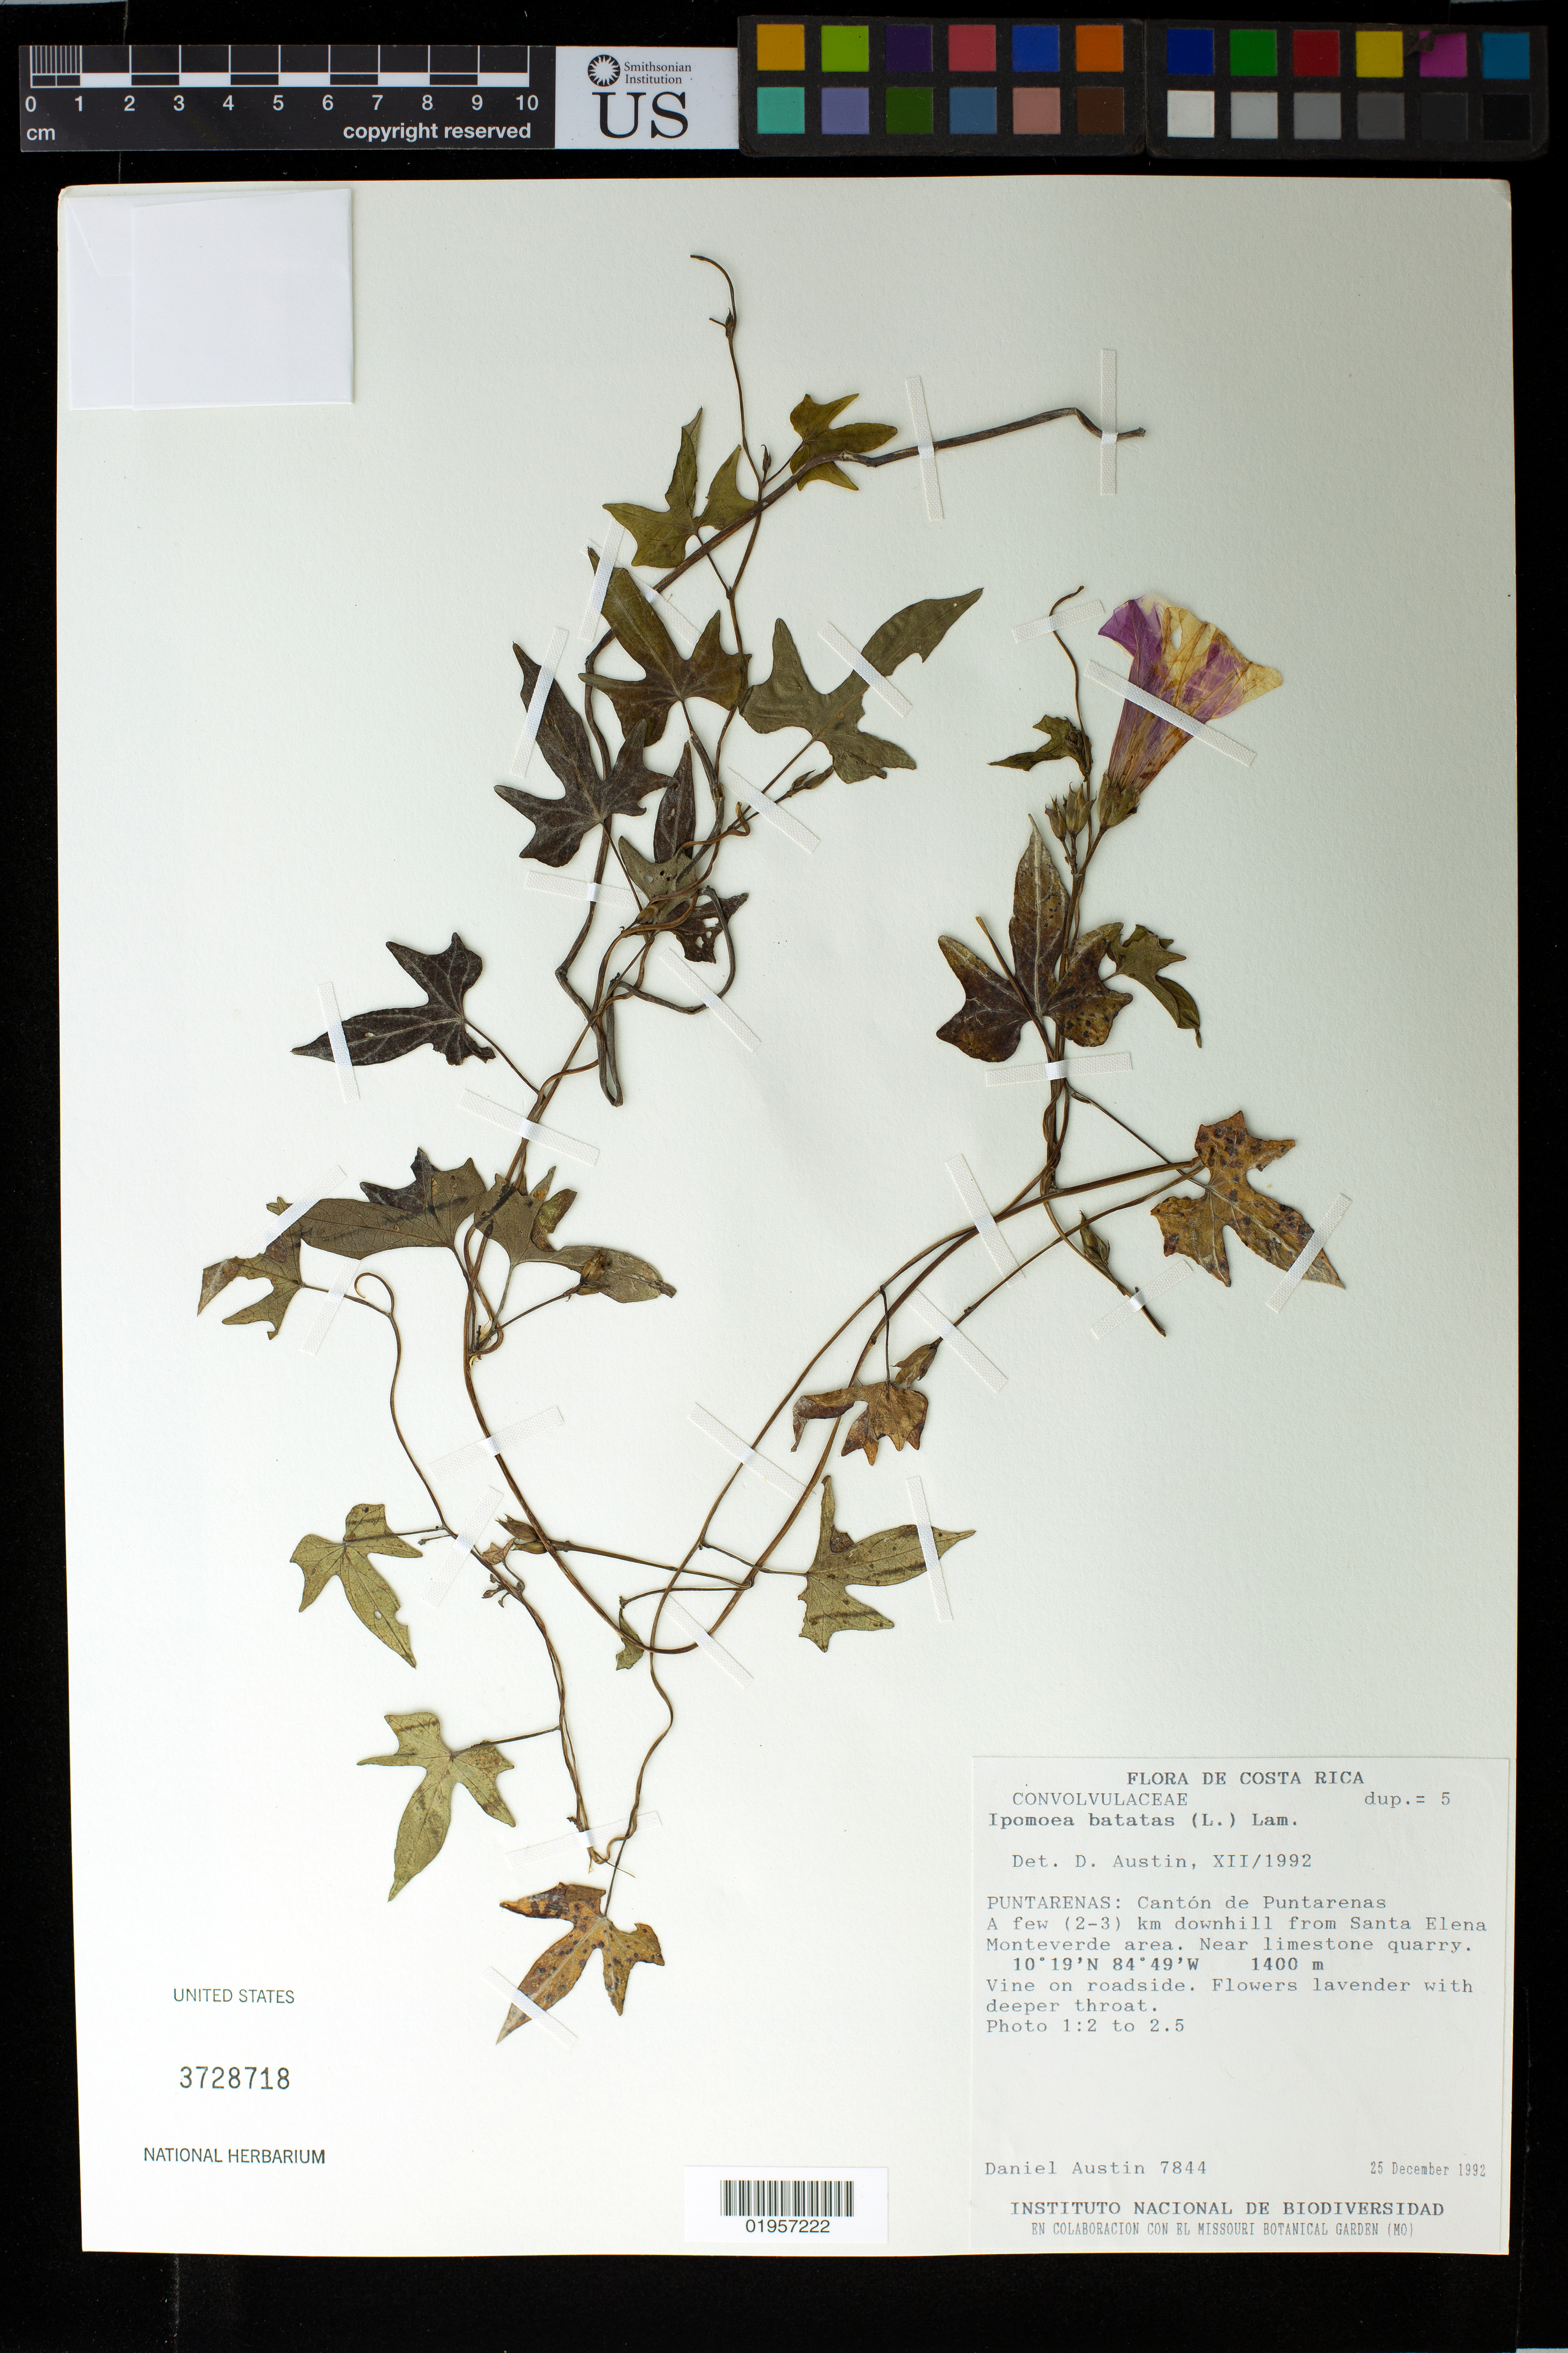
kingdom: Plantae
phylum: Tracheophyta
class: Magnoliopsida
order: Solanales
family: Convolvulaceae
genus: Ipomoea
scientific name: Ipomoea batatas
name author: (L.) Lam.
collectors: D. Austin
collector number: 7844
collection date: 1992-12-25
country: Costa Rica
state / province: Puntarenas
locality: Canton de Puntarenas, 2-3 km downhill from Santa Elena, Monteverde area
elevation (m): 1400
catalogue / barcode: US 3728718